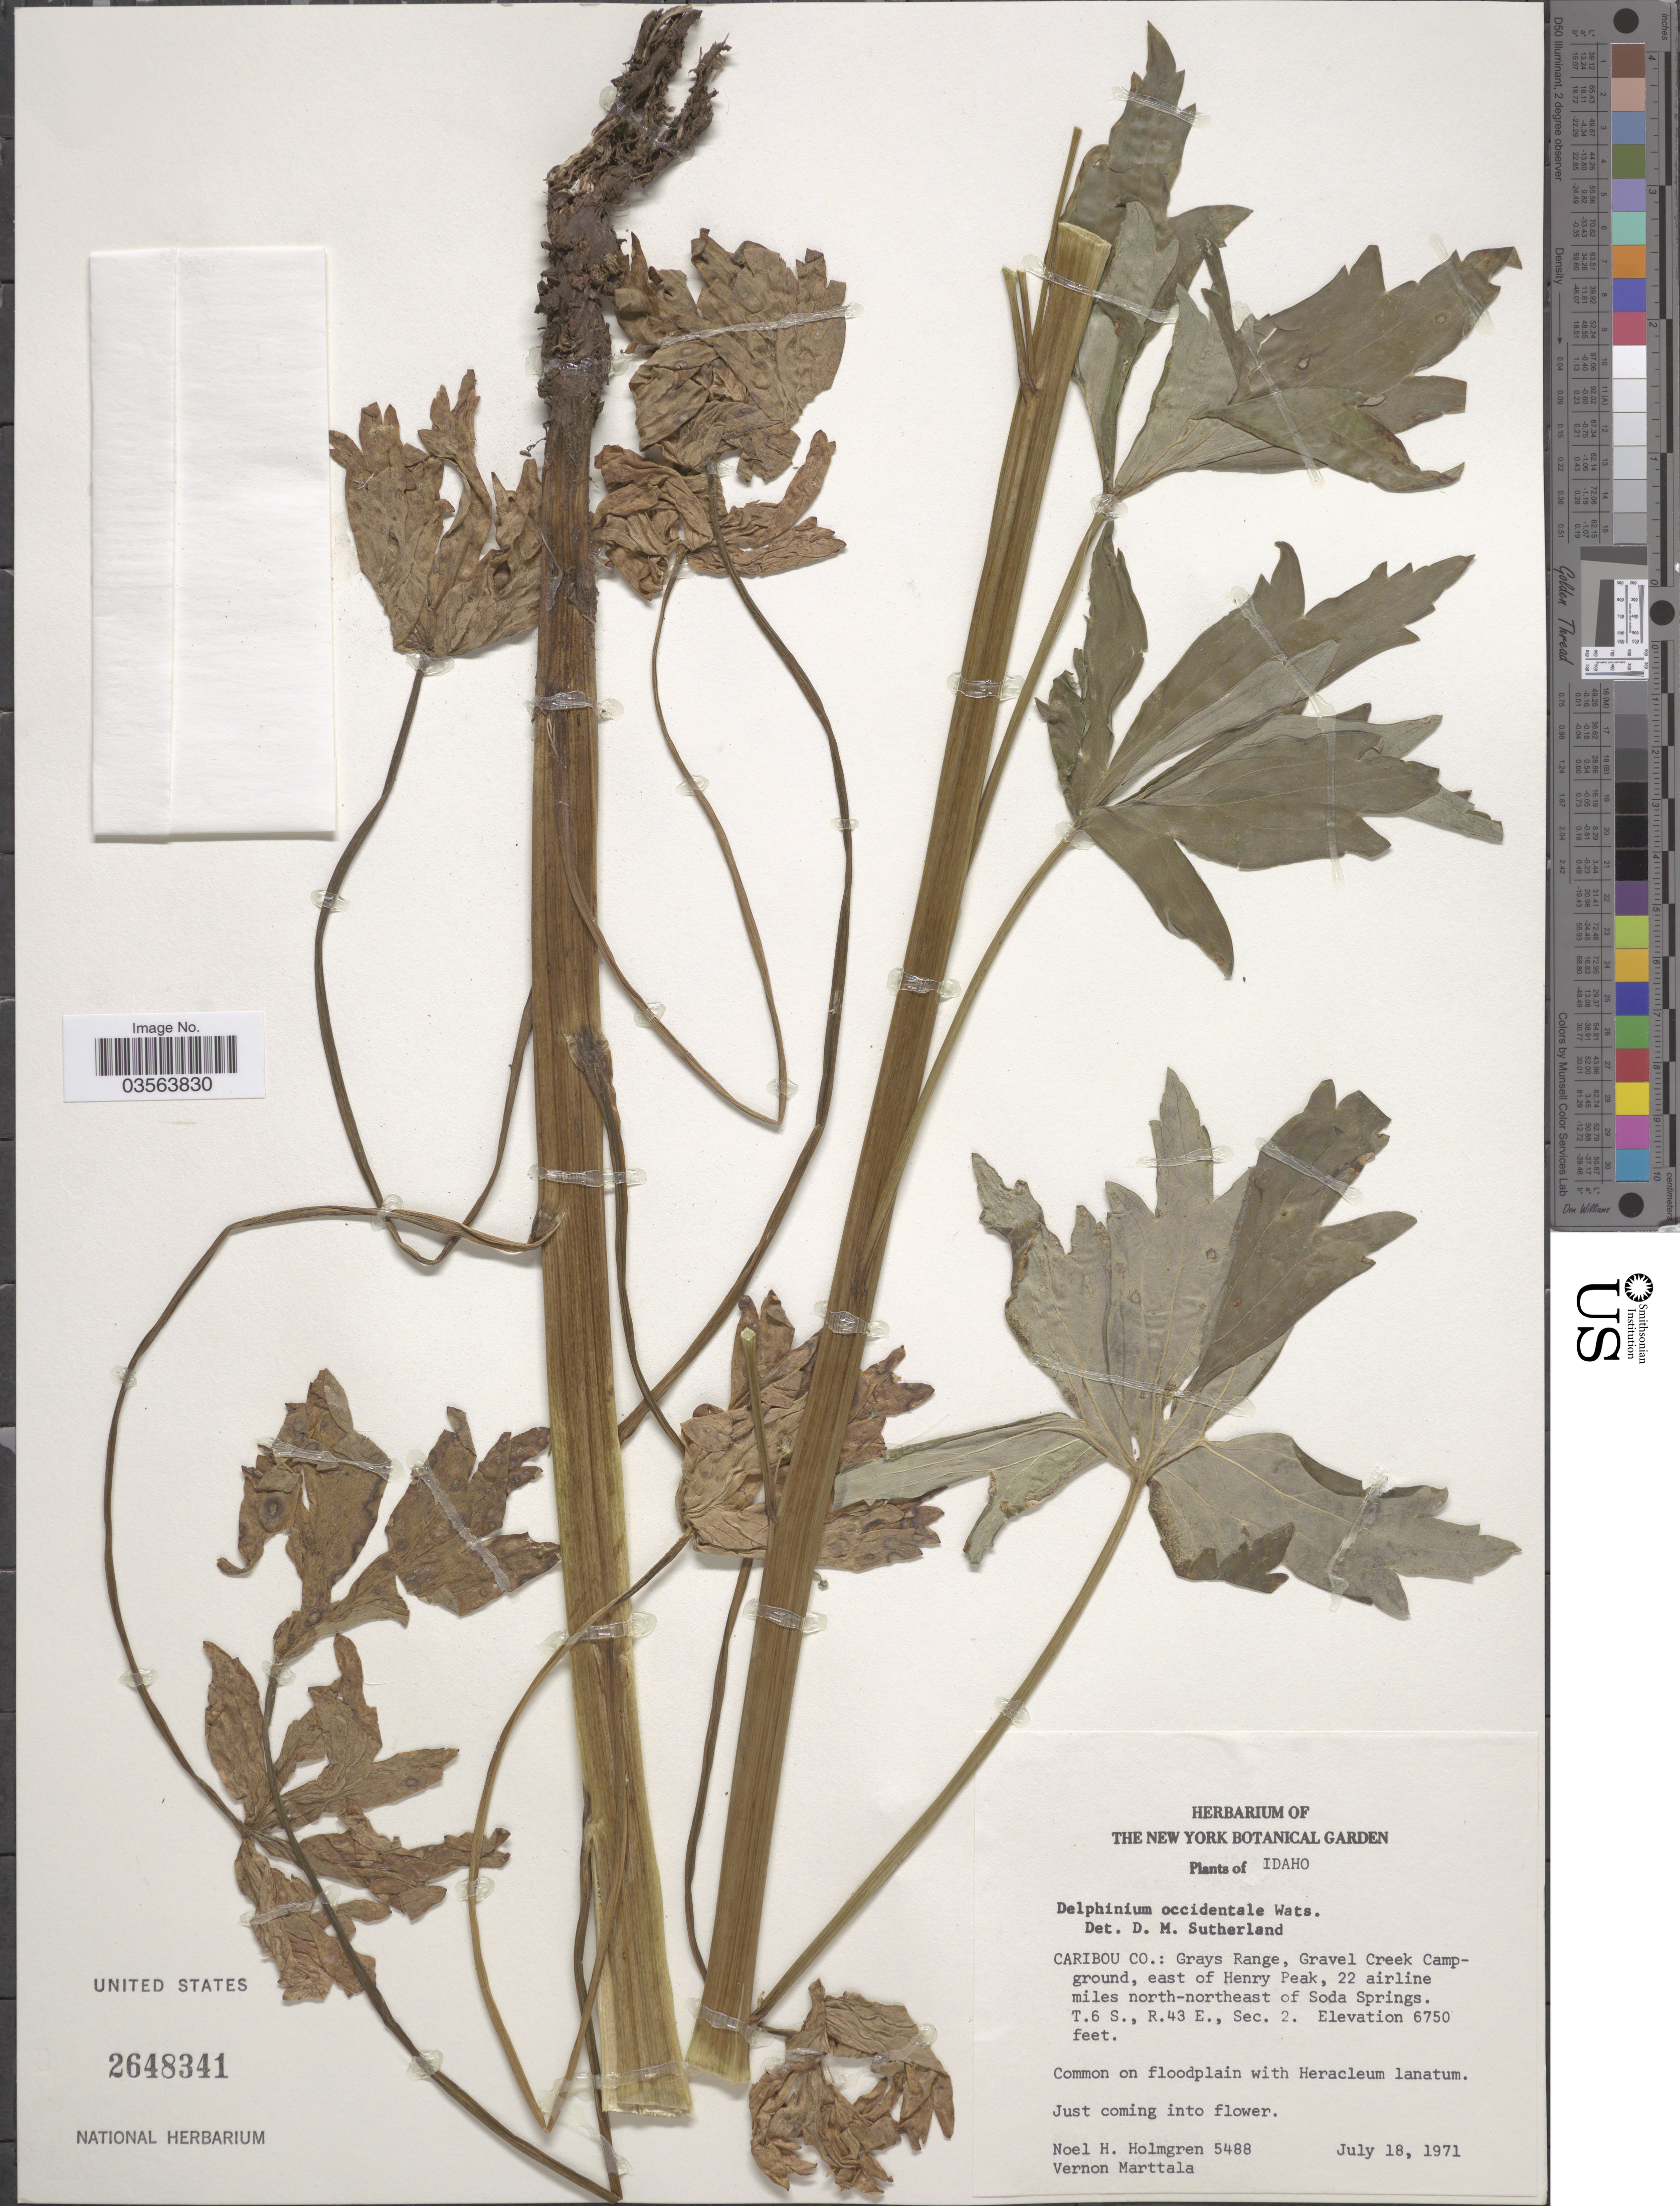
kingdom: Plantae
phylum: Tracheophyta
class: Magnoliopsida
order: Ranunculales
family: Ranunculaceae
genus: Delphinium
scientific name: Delphinium x occidentale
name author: (S. Watson) S. Watson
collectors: N. H. Holmgren & V. Marttala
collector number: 5488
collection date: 1971-07-18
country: United States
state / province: Idaho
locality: Caribou Co.: Grays Range, Gravel Creek Campground, east of Henry Peak, 22 airline miles north-northeast of Soda Springs. T.6 S., R.43 E., Sec. 2.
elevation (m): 2057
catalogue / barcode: US 2648341